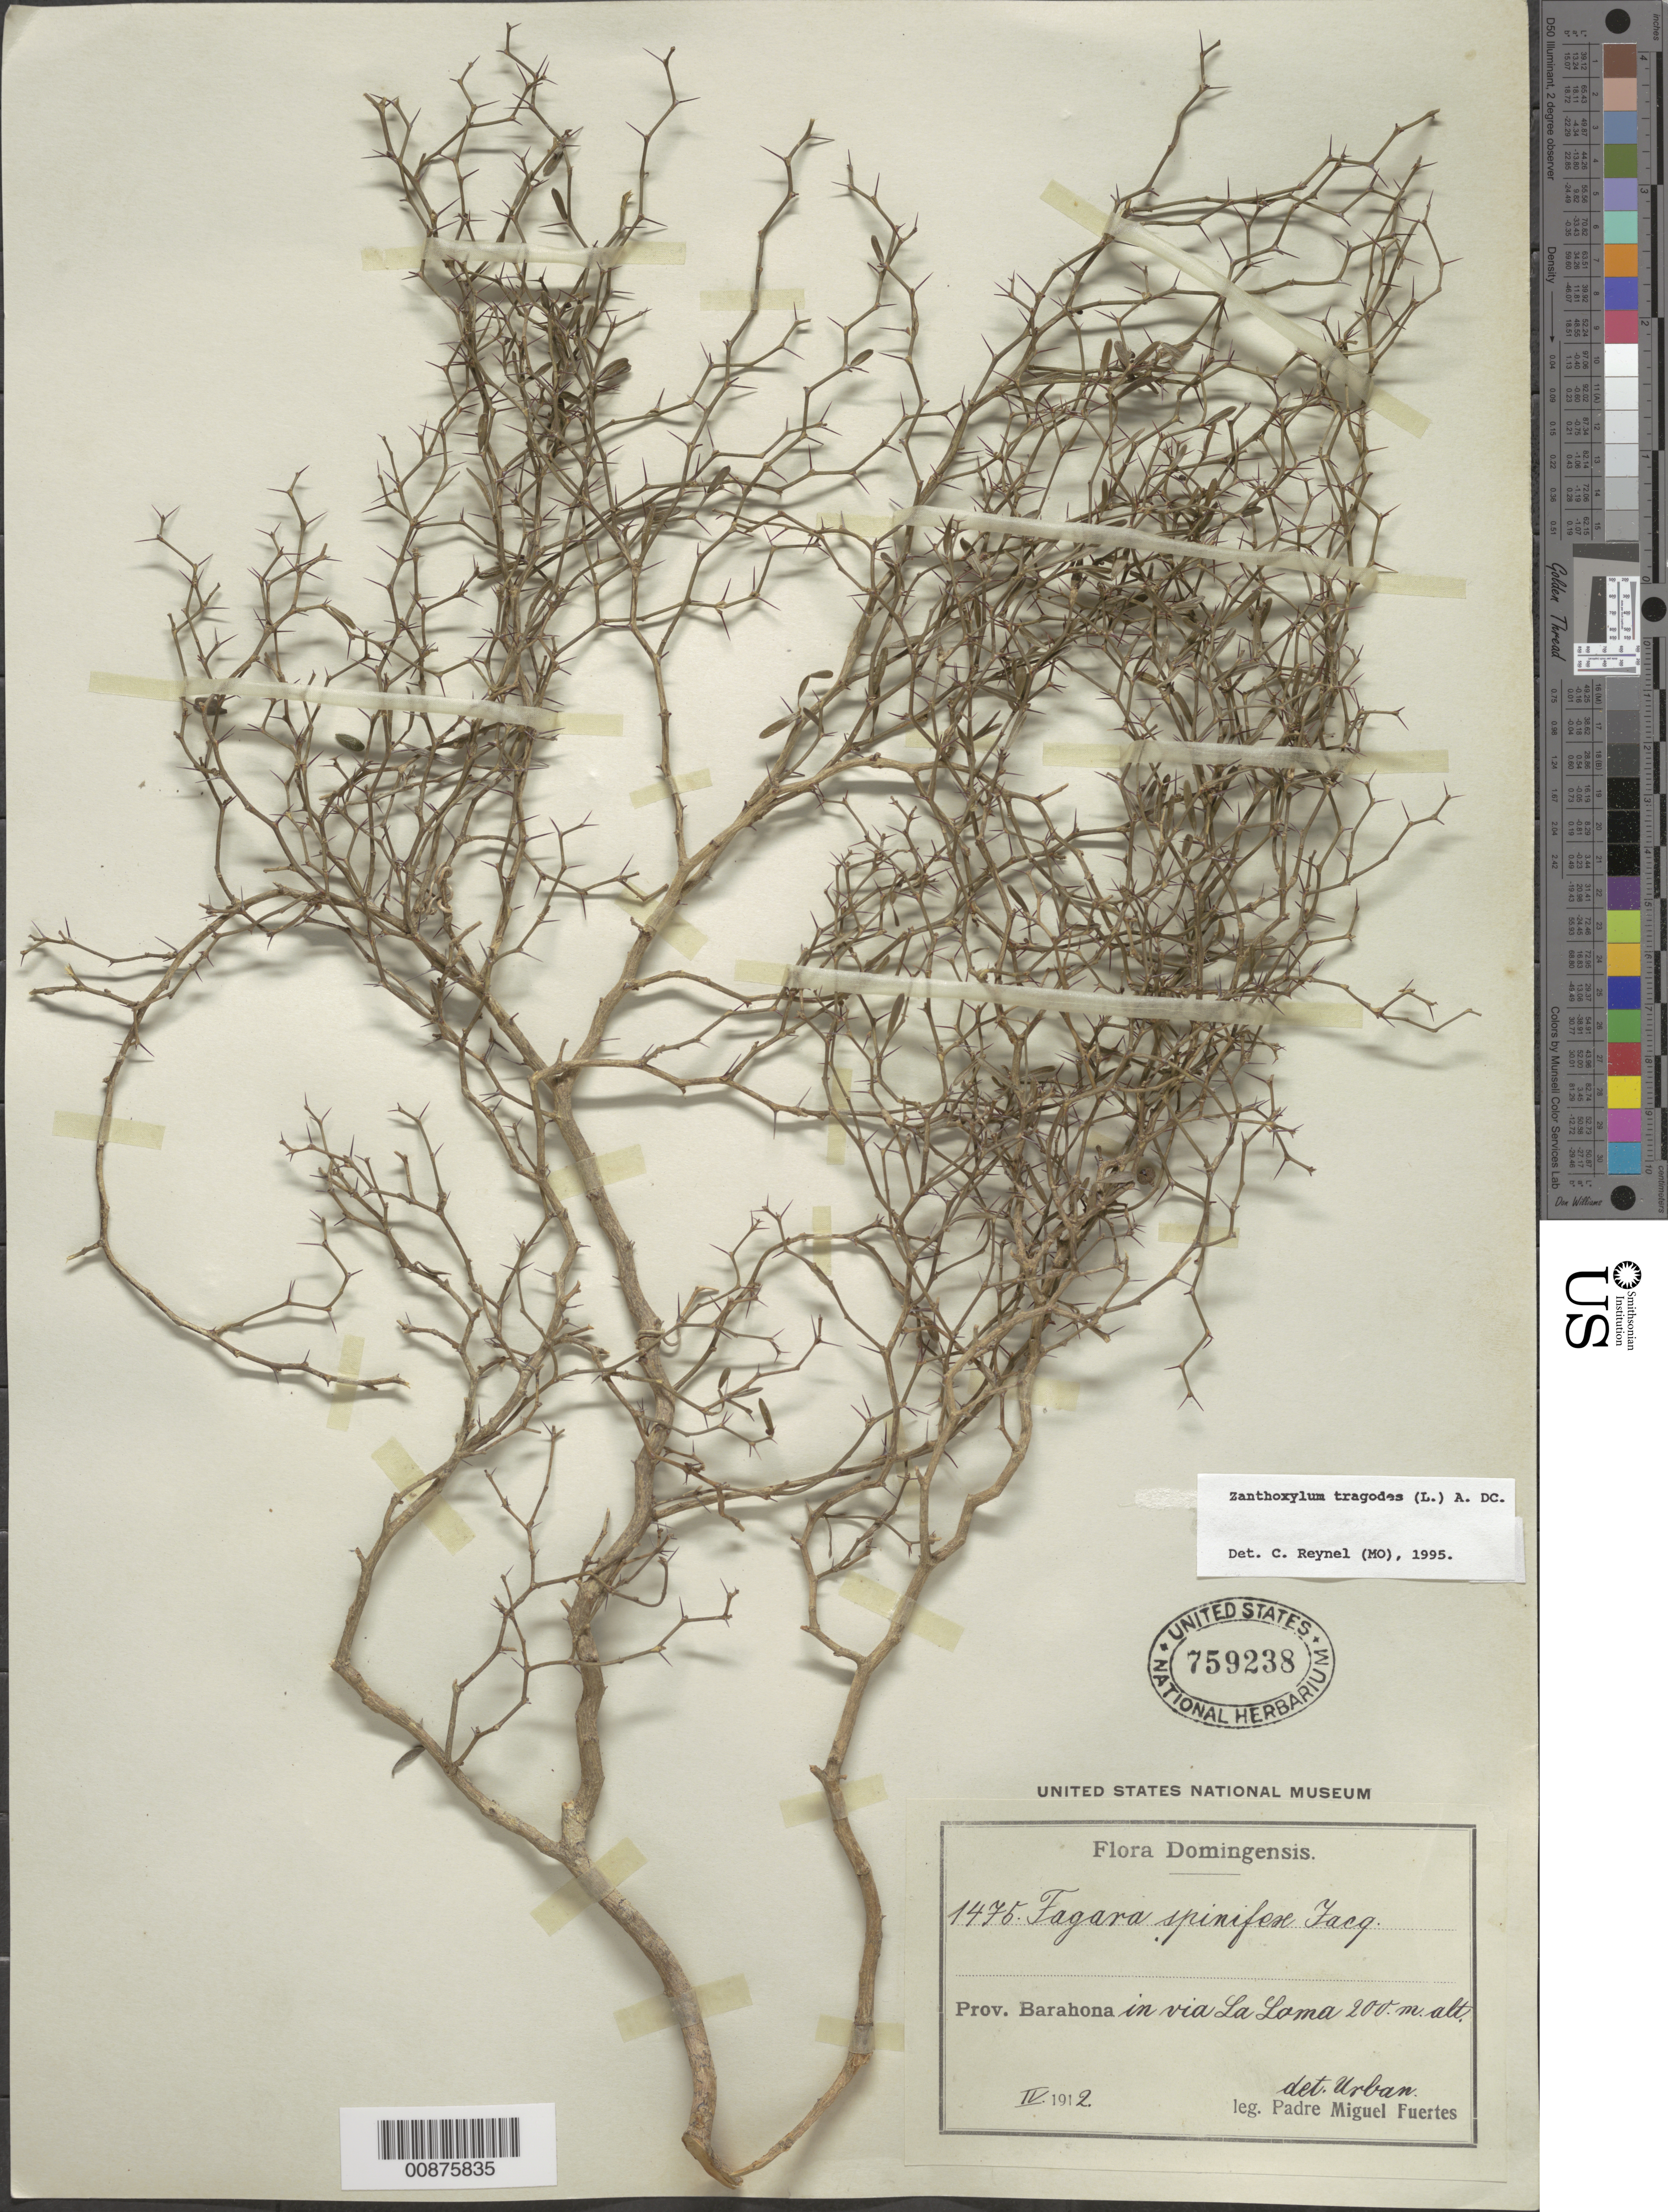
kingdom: Plantae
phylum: Tracheophyta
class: Magnoliopsida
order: Sapindales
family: Rutaceae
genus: Zanthoxylum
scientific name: Zanthoxylum tragodes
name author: (L.) DC.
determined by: Reynel, Carlos A., (MO), Missouri Botanical Garden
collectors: M. D. Fuertes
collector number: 1475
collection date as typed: Apr 1912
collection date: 1912-04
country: Dominican Republic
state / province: Barahona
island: Hispaniola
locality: Via La Loma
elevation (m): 200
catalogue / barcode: US 759238